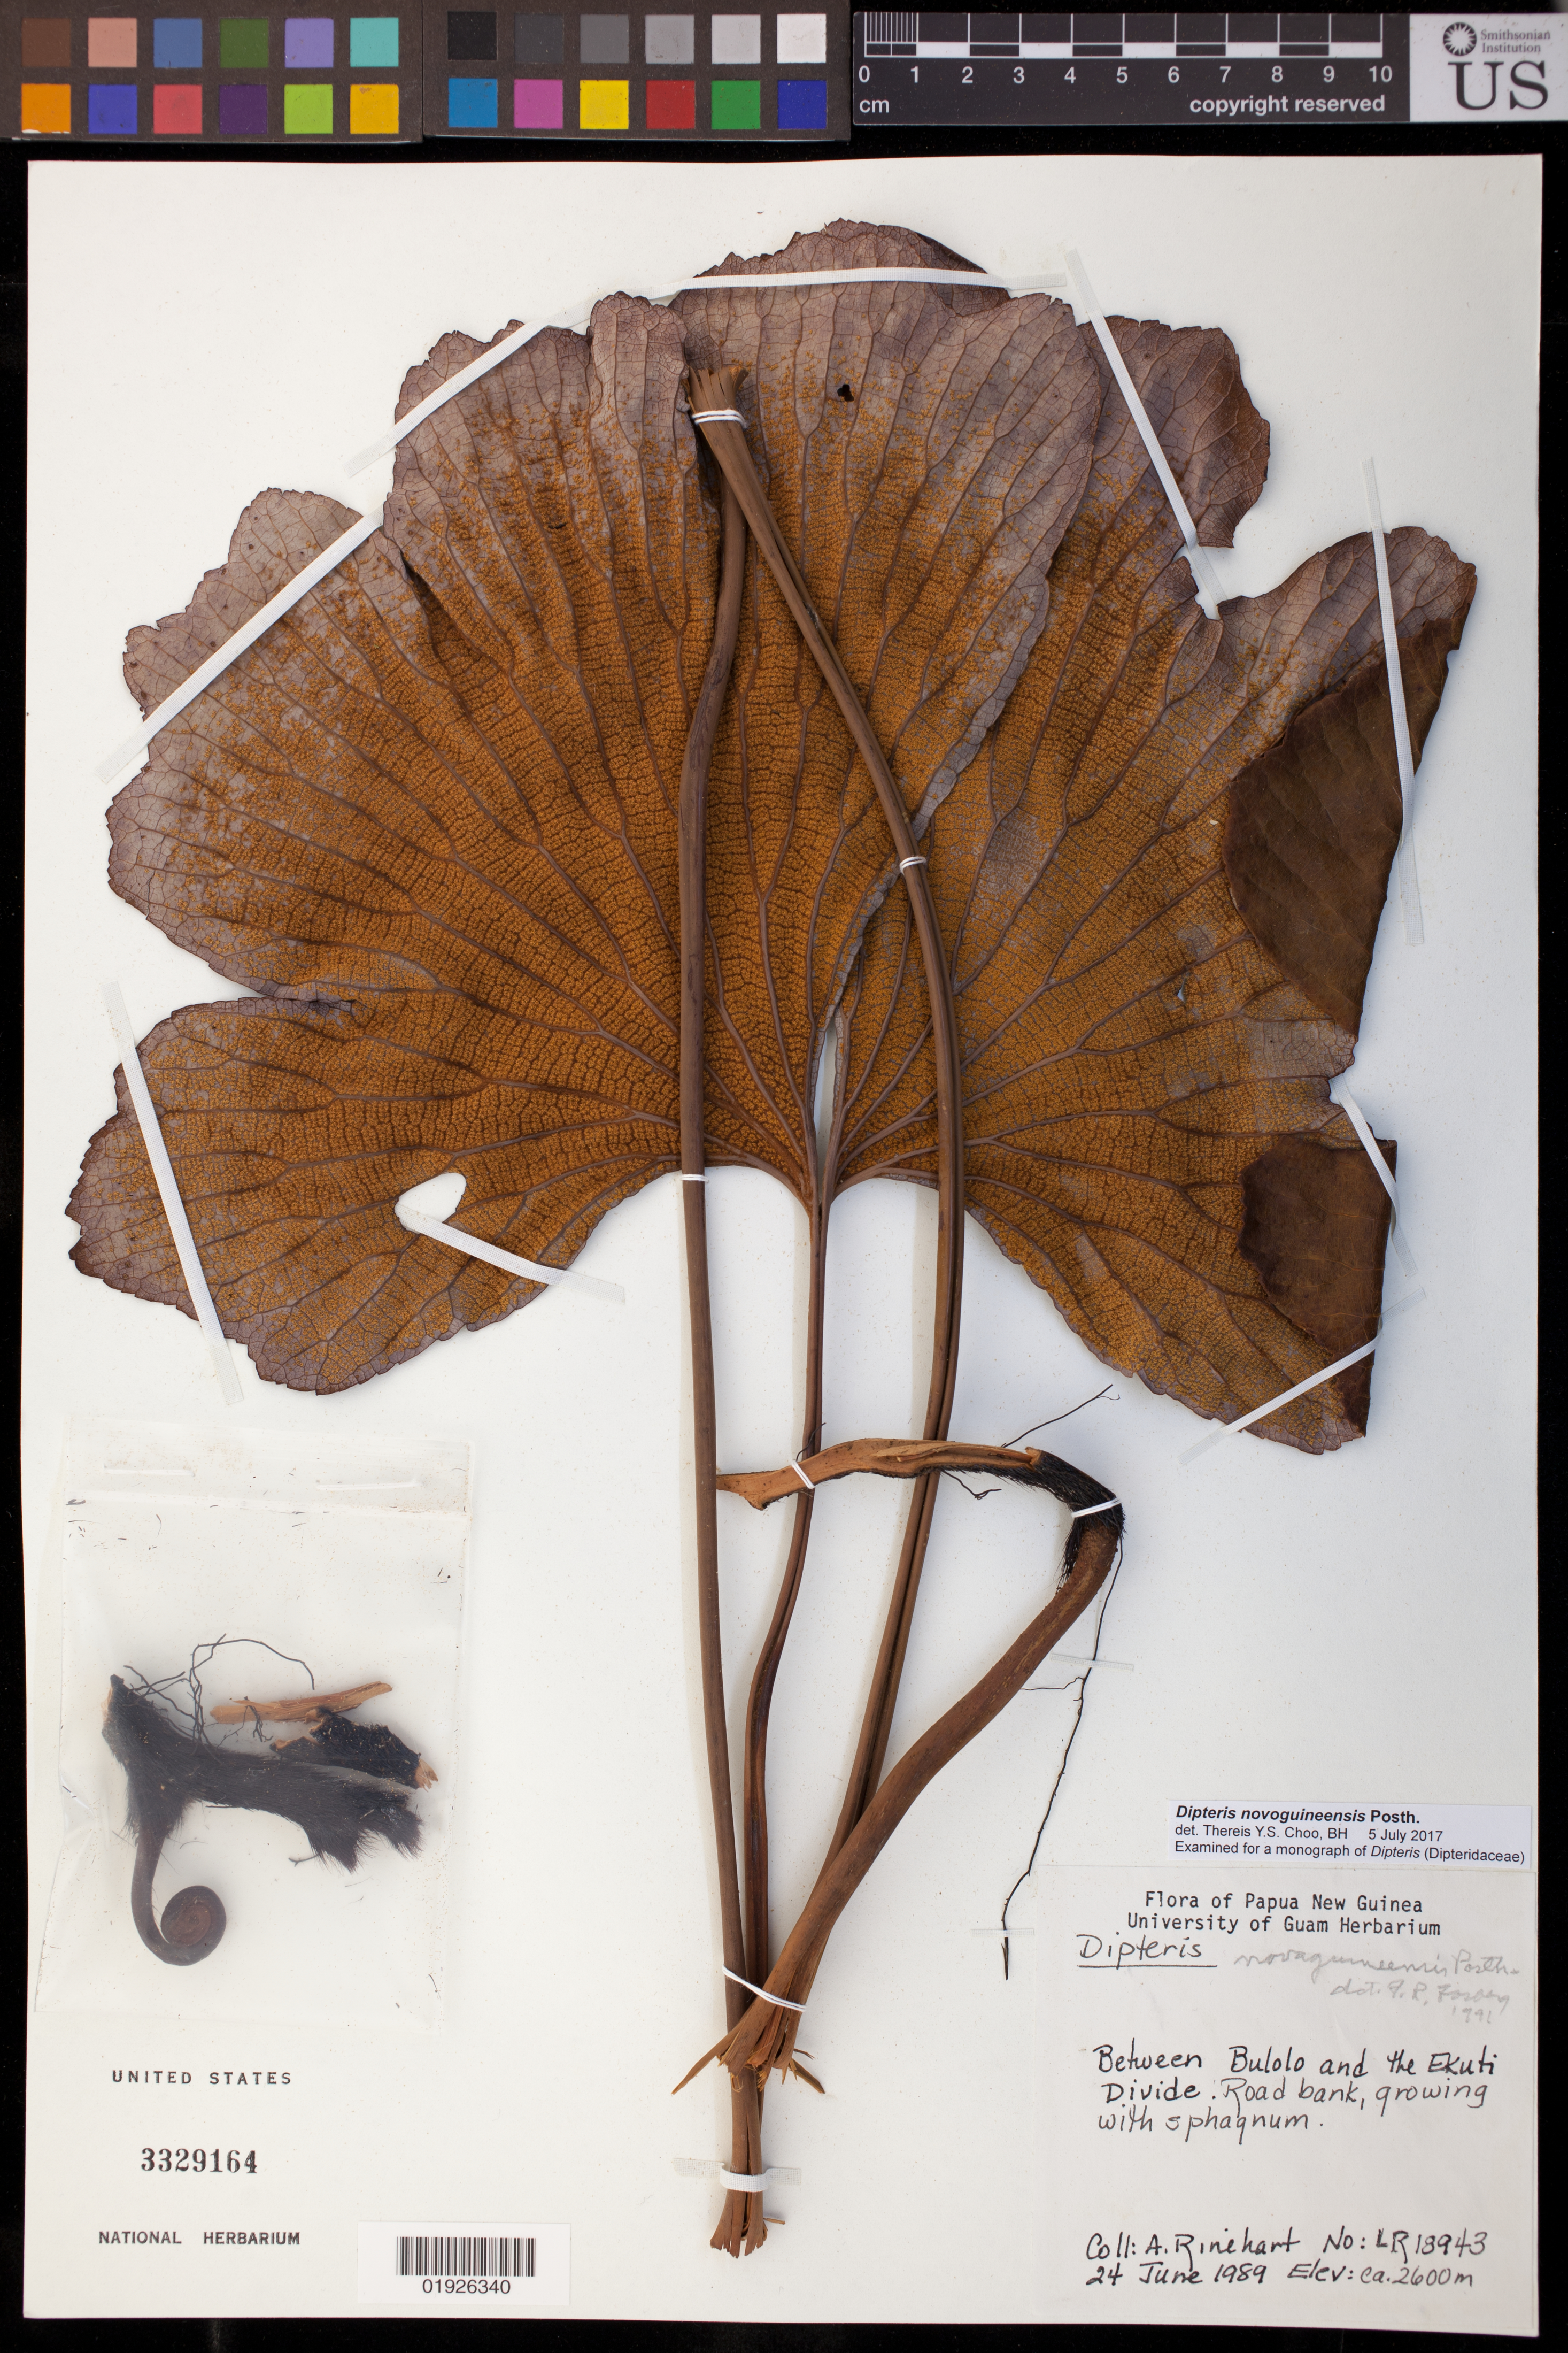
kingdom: Plantae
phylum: Tracheophyta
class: Polypodiopsida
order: Gleicheniales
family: Dipteridaceae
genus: Dipteris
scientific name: Dipteris novoguineensis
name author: Posth.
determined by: Choo, Thereis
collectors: A. Rinehart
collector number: LR18943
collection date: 1989-06-24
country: Papua New Guinea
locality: Between Bulolo and the Ekuti Divide.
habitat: Road bank, growing with spagnum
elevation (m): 2600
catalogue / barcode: US 3329164